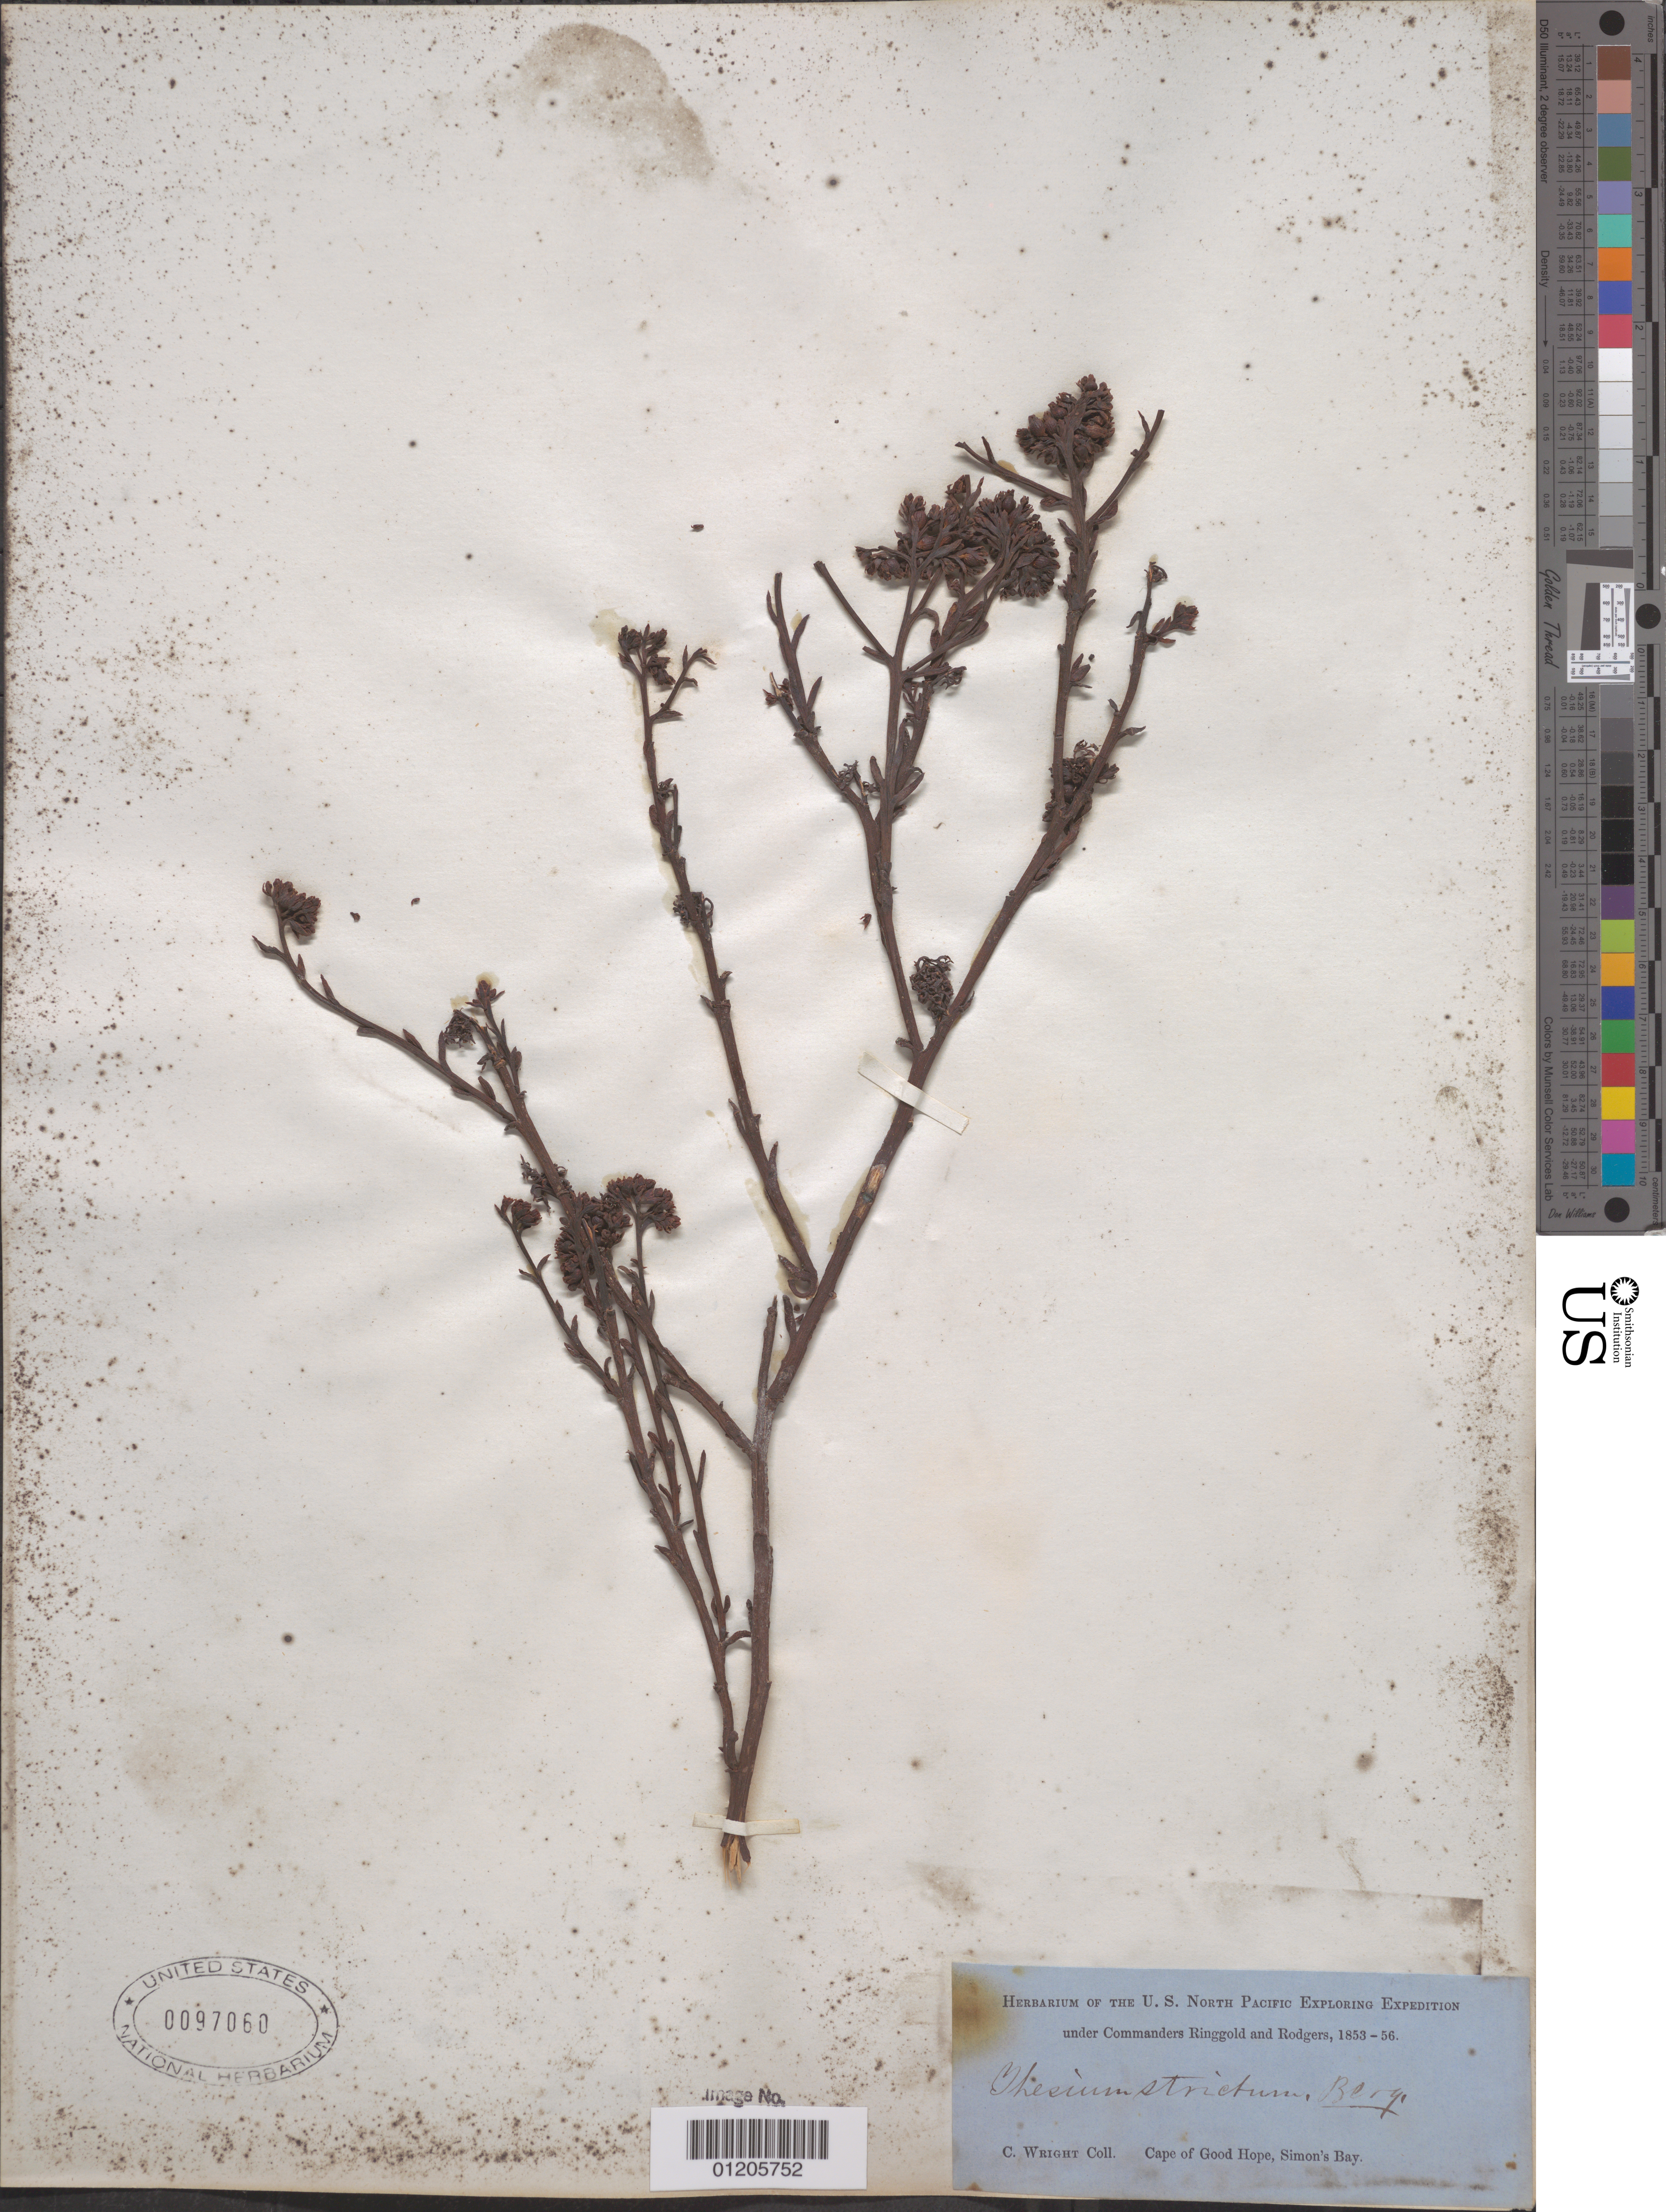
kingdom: Plantae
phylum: Tracheophyta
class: Magnoliopsida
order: Santalales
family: Thesiaceae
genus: Thesium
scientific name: Thesium strictum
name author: P.J. Bergius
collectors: C. Wright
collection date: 1853/1856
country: South Africa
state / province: Western Cape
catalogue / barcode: US 97060